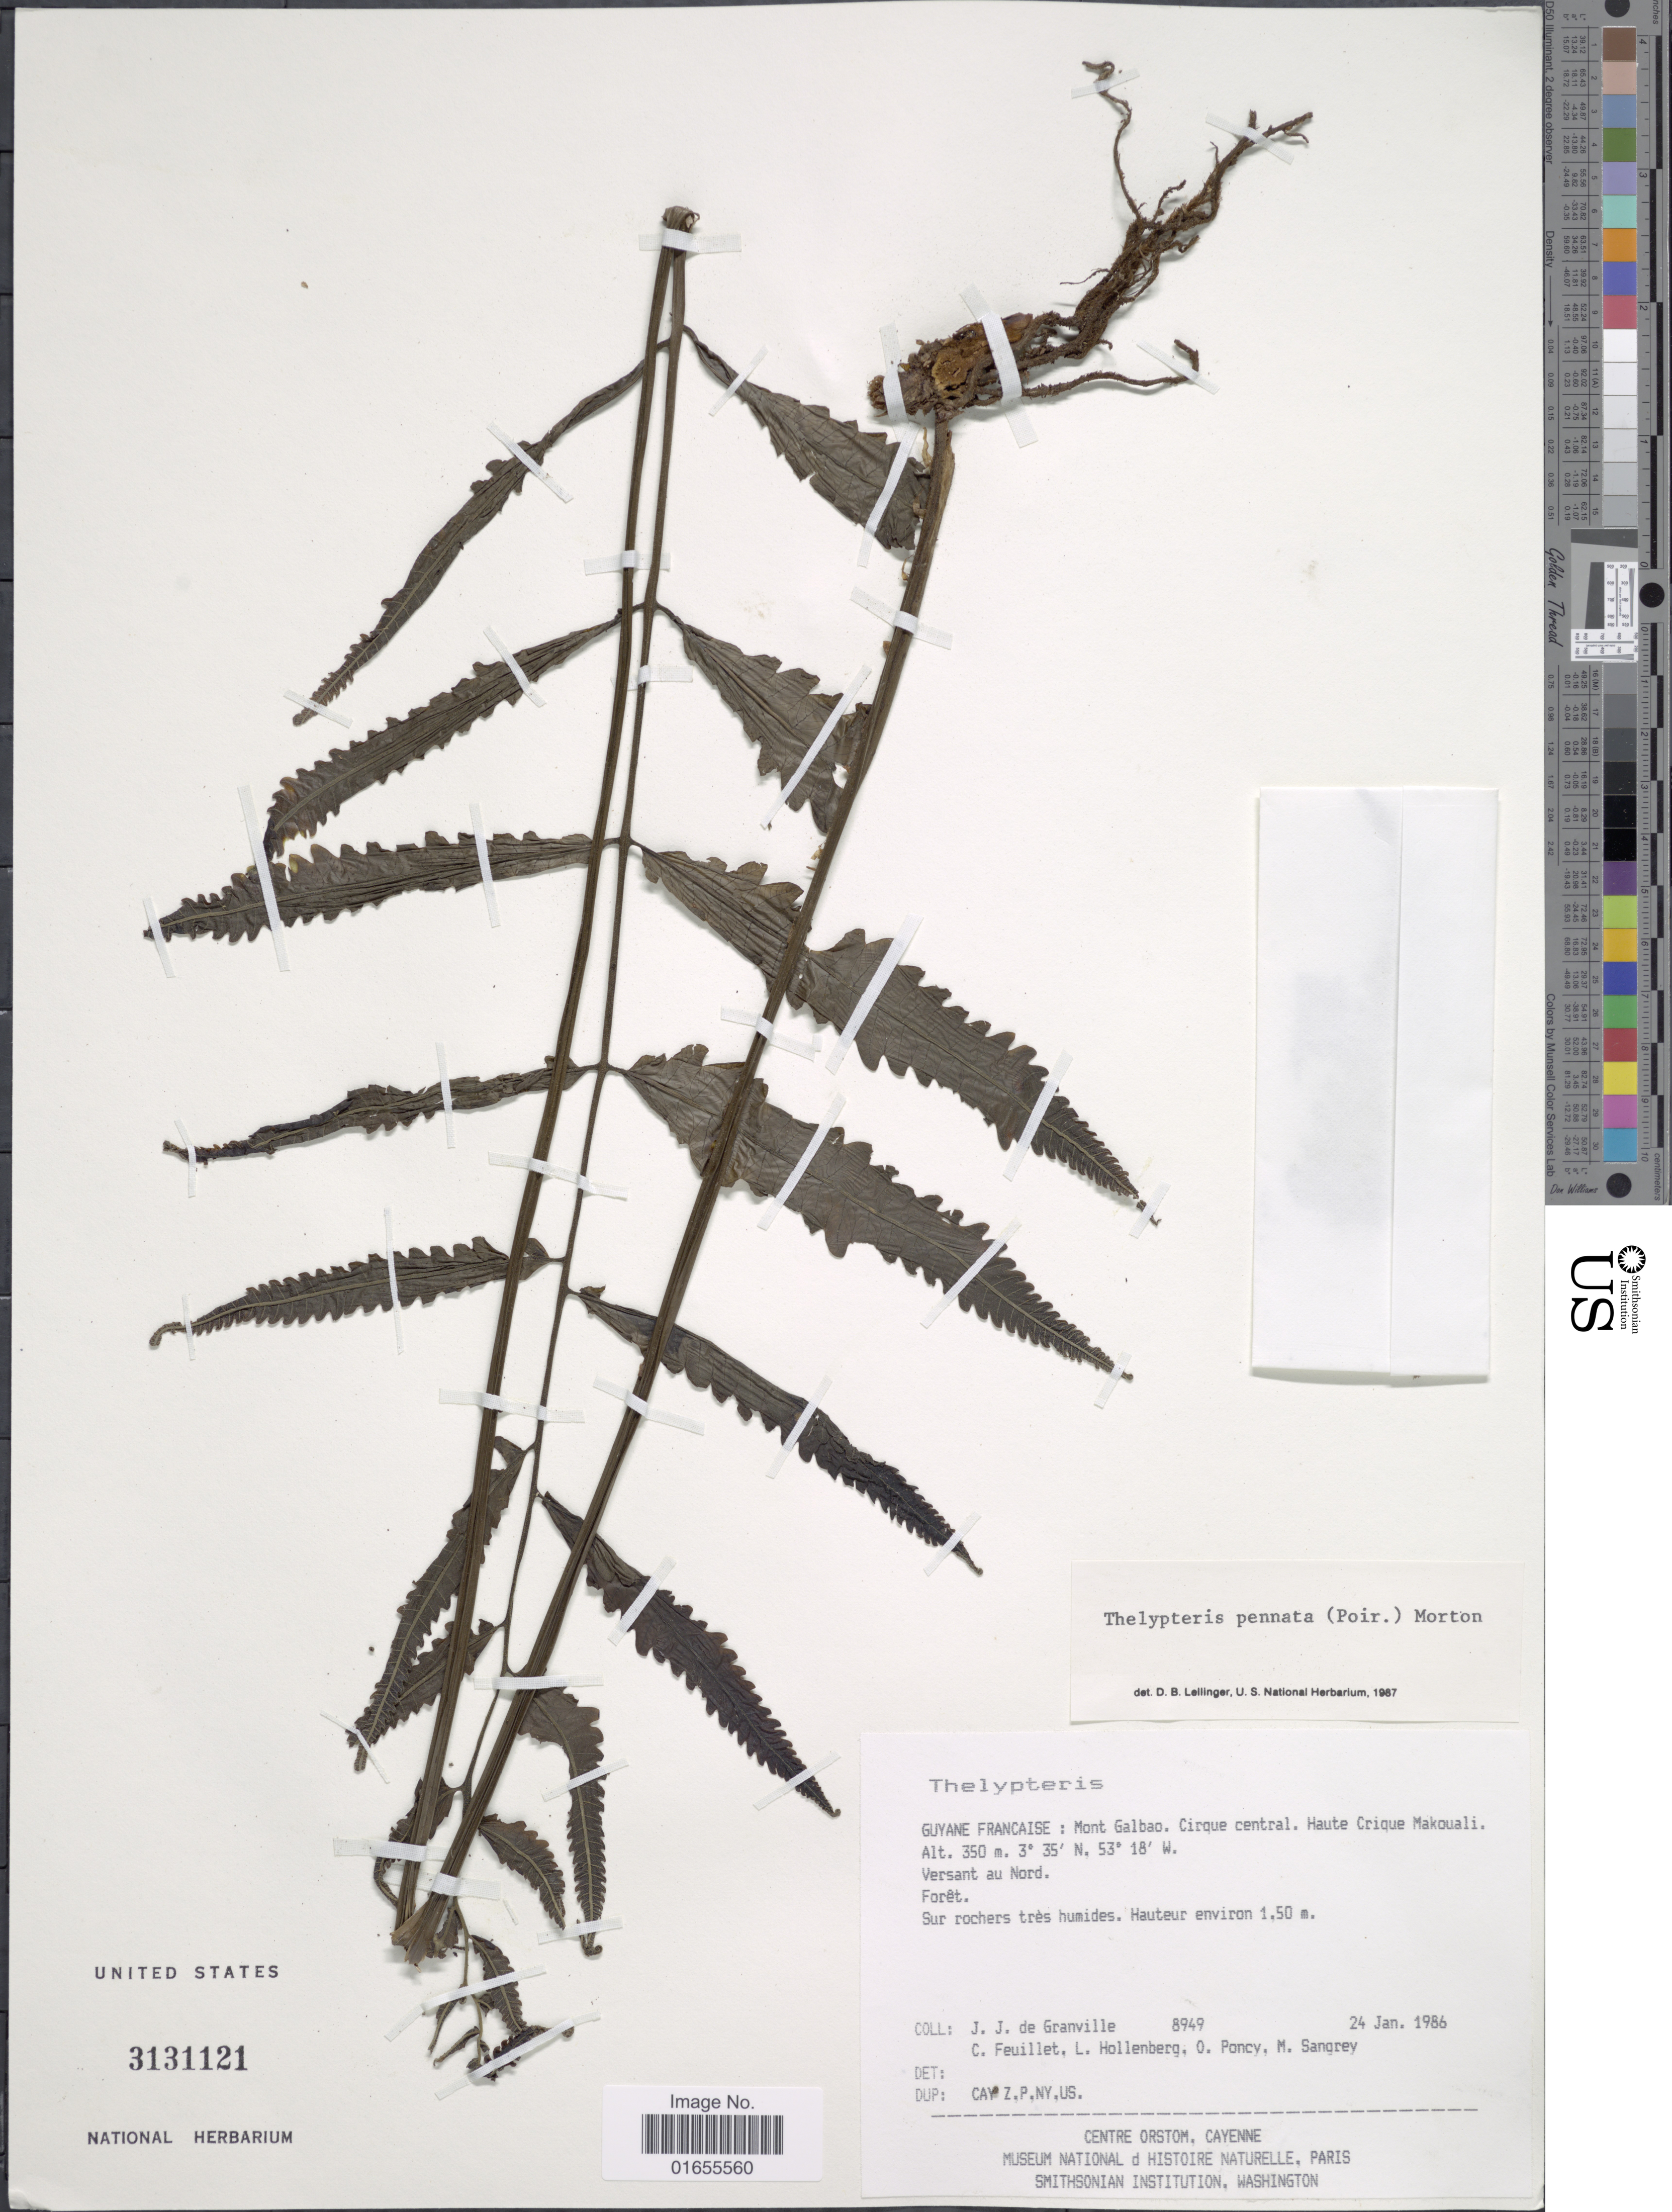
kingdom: Plantae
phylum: Tracheophyta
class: Polypodiopsida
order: Polypodiales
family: Thelypteridaceae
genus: Goniopteris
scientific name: Goniopteris pennata (Poir.) comb. nov., ined 2015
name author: (Poir.)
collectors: J.-J. de Granville, C. Feuillet, L. Hollenberg, O. Poncy & M. Sangrey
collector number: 8949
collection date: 1986-01-24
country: French Guiana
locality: Guyane Francaise: Mont Galbao. Cirque central. Haute Crique Makouali. Versant au Nord.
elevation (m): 350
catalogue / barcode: US 3131121